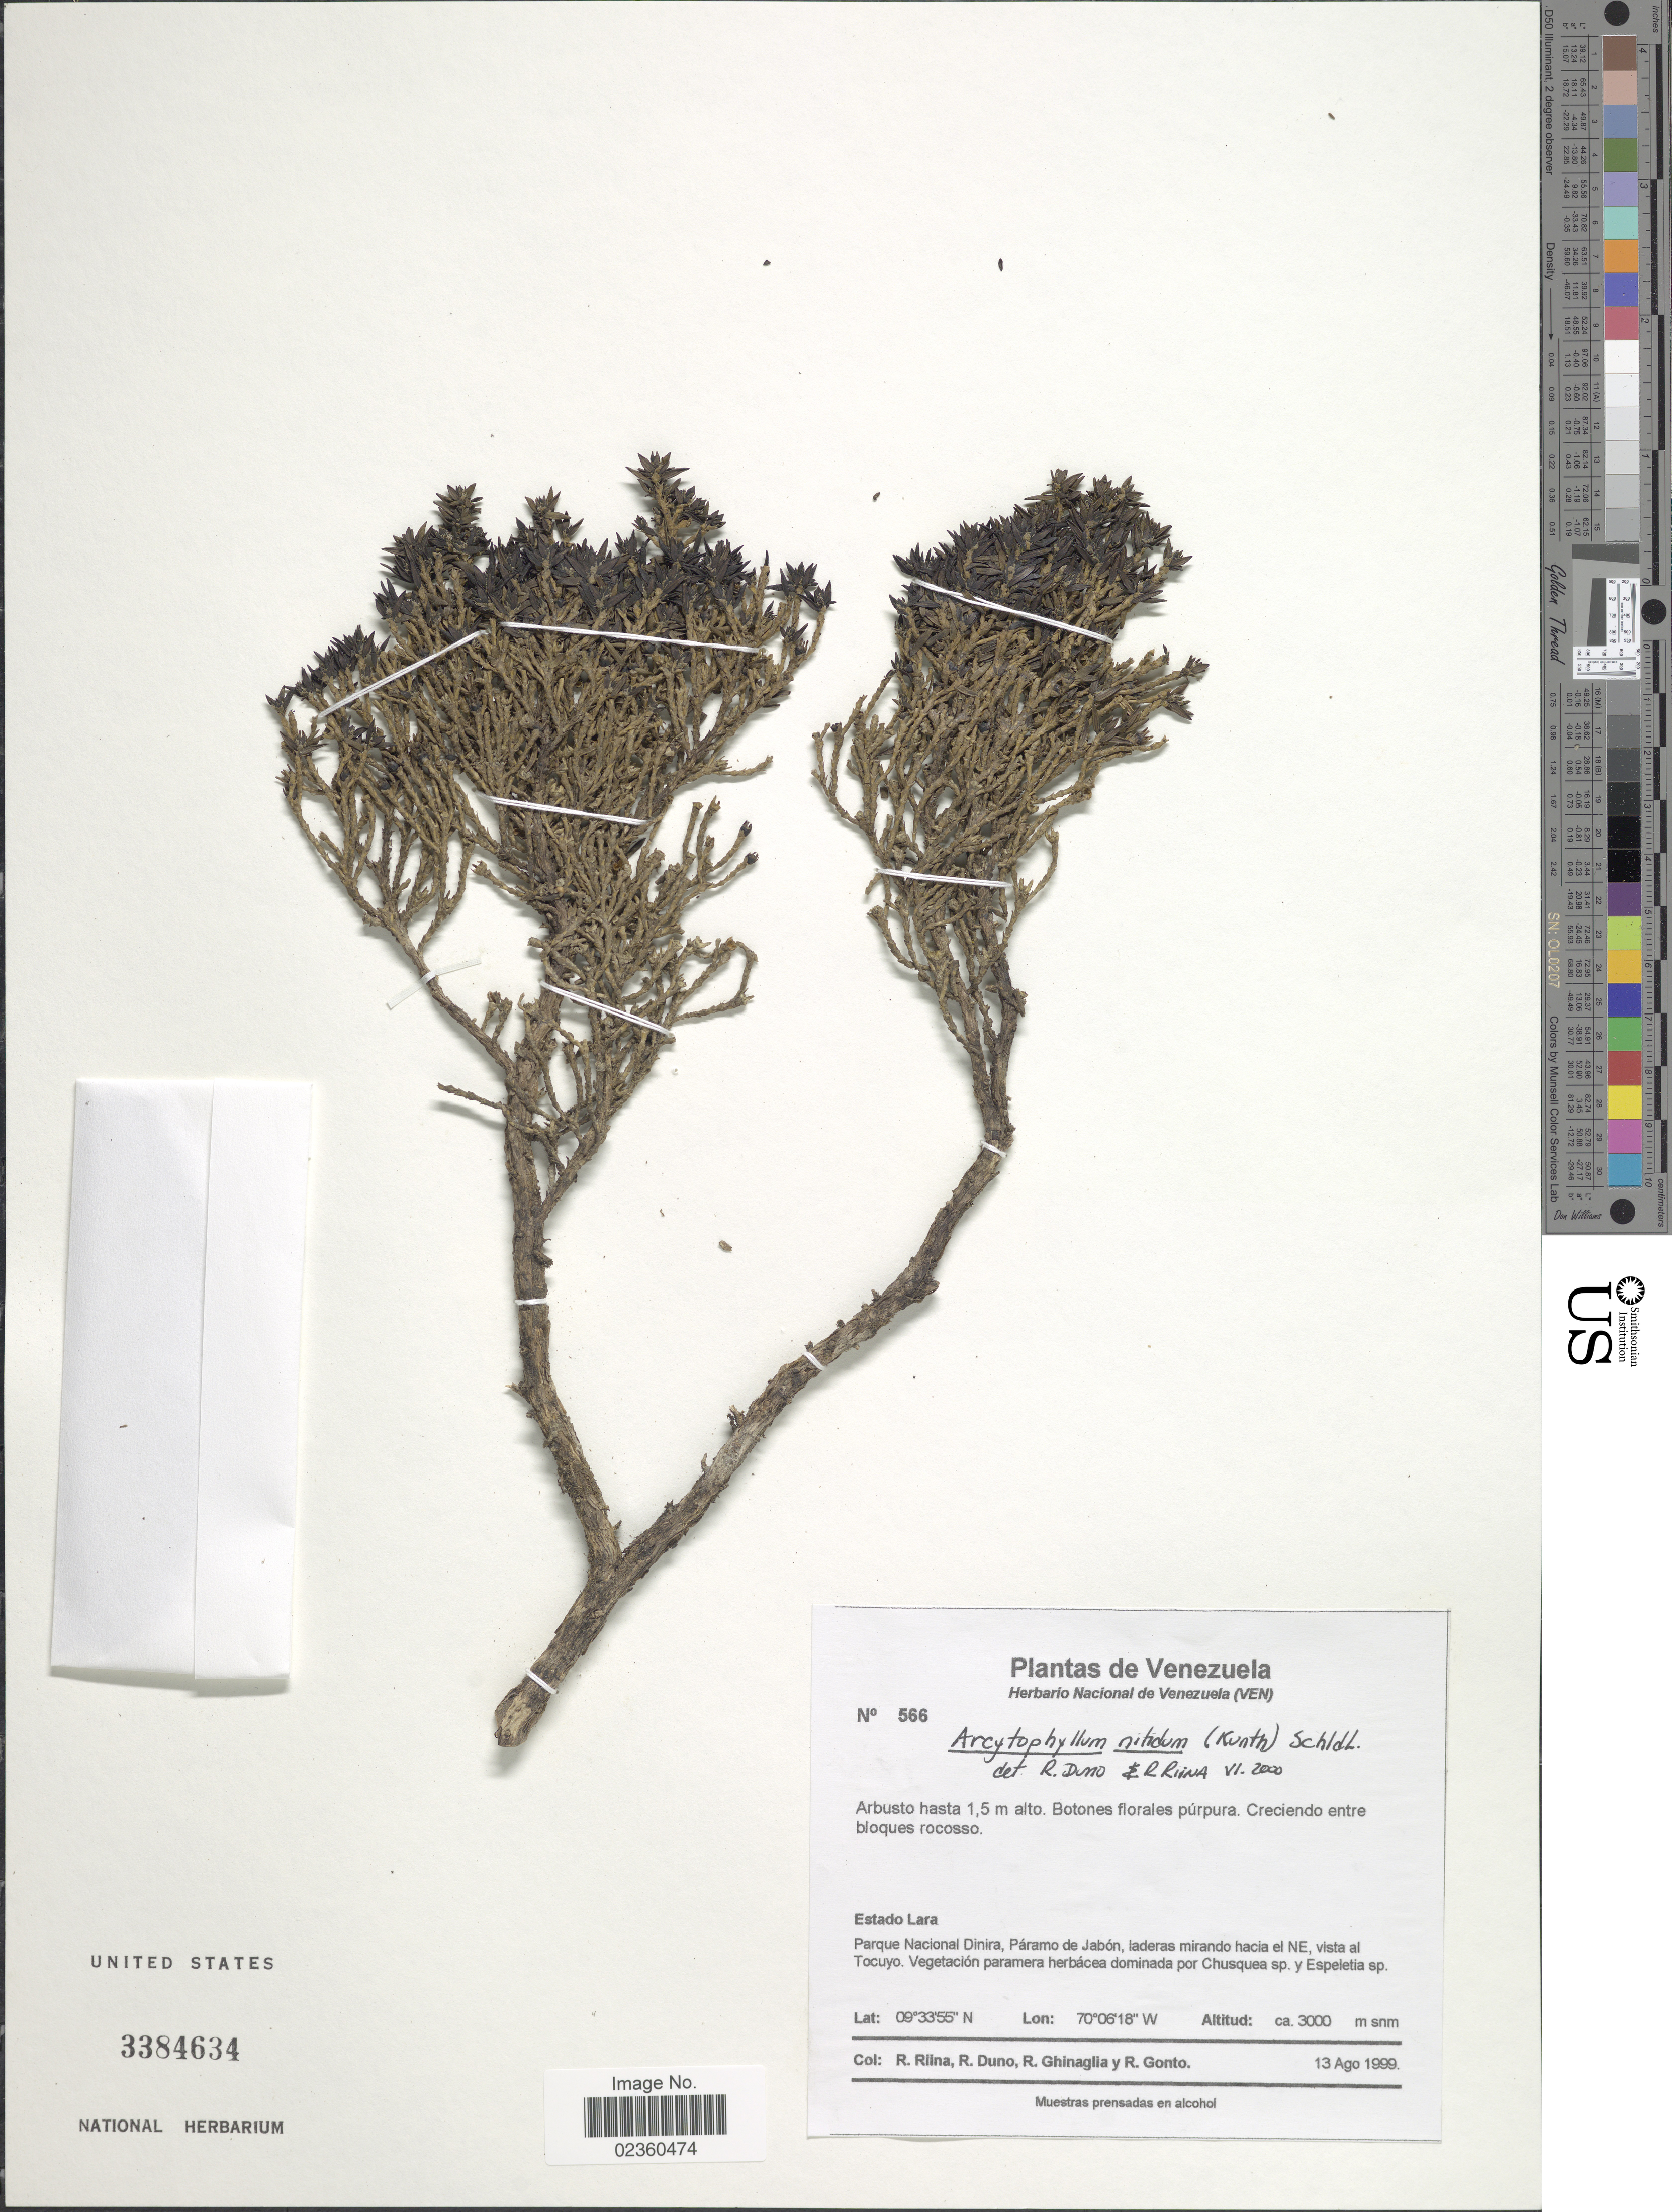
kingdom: Plantae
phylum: Tracheophyta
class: Magnoliopsida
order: Gentianales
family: Rubiaceae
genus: Arcytophyllum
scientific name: Arcytophyllum nitidum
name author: (Kunth) Schltdl.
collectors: R. Riina, R. Duno de Stefano, R. Ghinaglia & R. Gonto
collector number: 566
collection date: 1999-08-13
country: Venezuela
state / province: Lara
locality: Parque Nacional Dinira, Páramo de Jabón, laderas mirando hacia el NE, vista al Tocuyo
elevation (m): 3000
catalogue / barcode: US 3384634